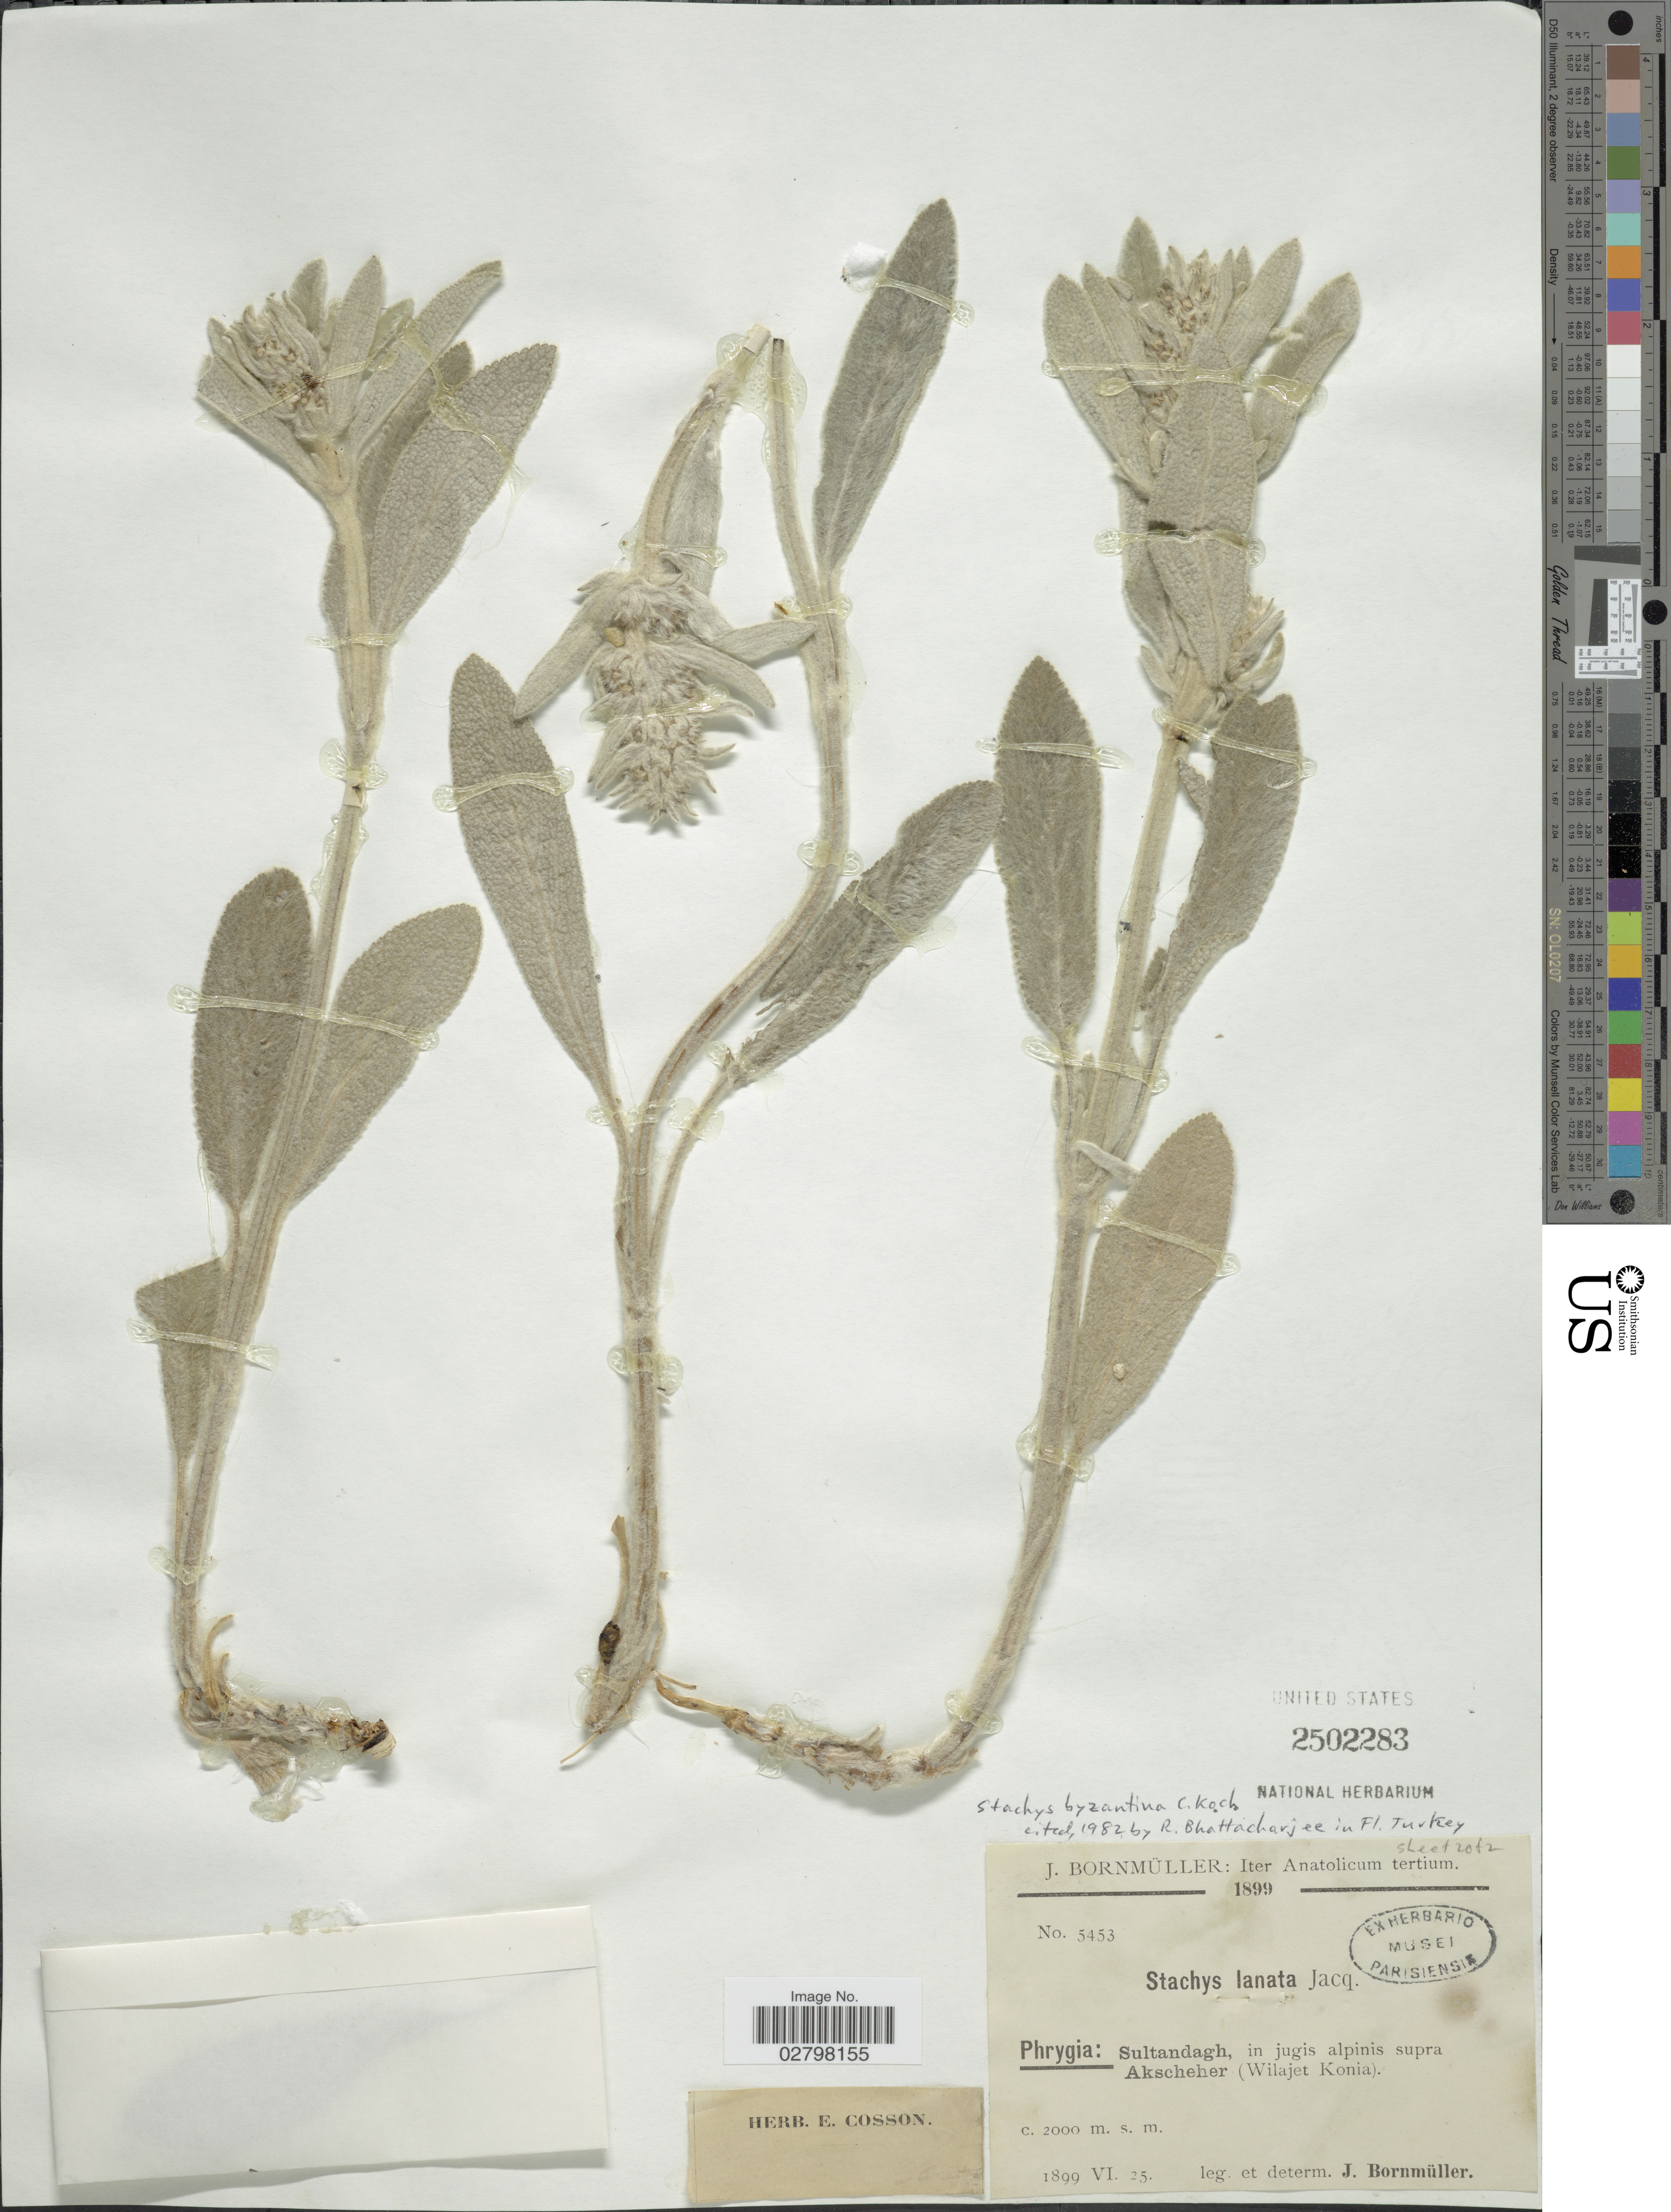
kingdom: Plantae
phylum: Tracheophyta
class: Magnoliopsida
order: Lamiales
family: Lamiaceae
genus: Stachys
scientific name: Stachys byzantina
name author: K. Koch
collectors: J. Bornmüller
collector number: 5453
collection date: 1899-06-25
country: Turkey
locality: Anatolicum. Phrygia: Sultandagh, in jugis alpinis supra Akscheher (Wilajet Konia)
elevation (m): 2000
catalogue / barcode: US 2502283